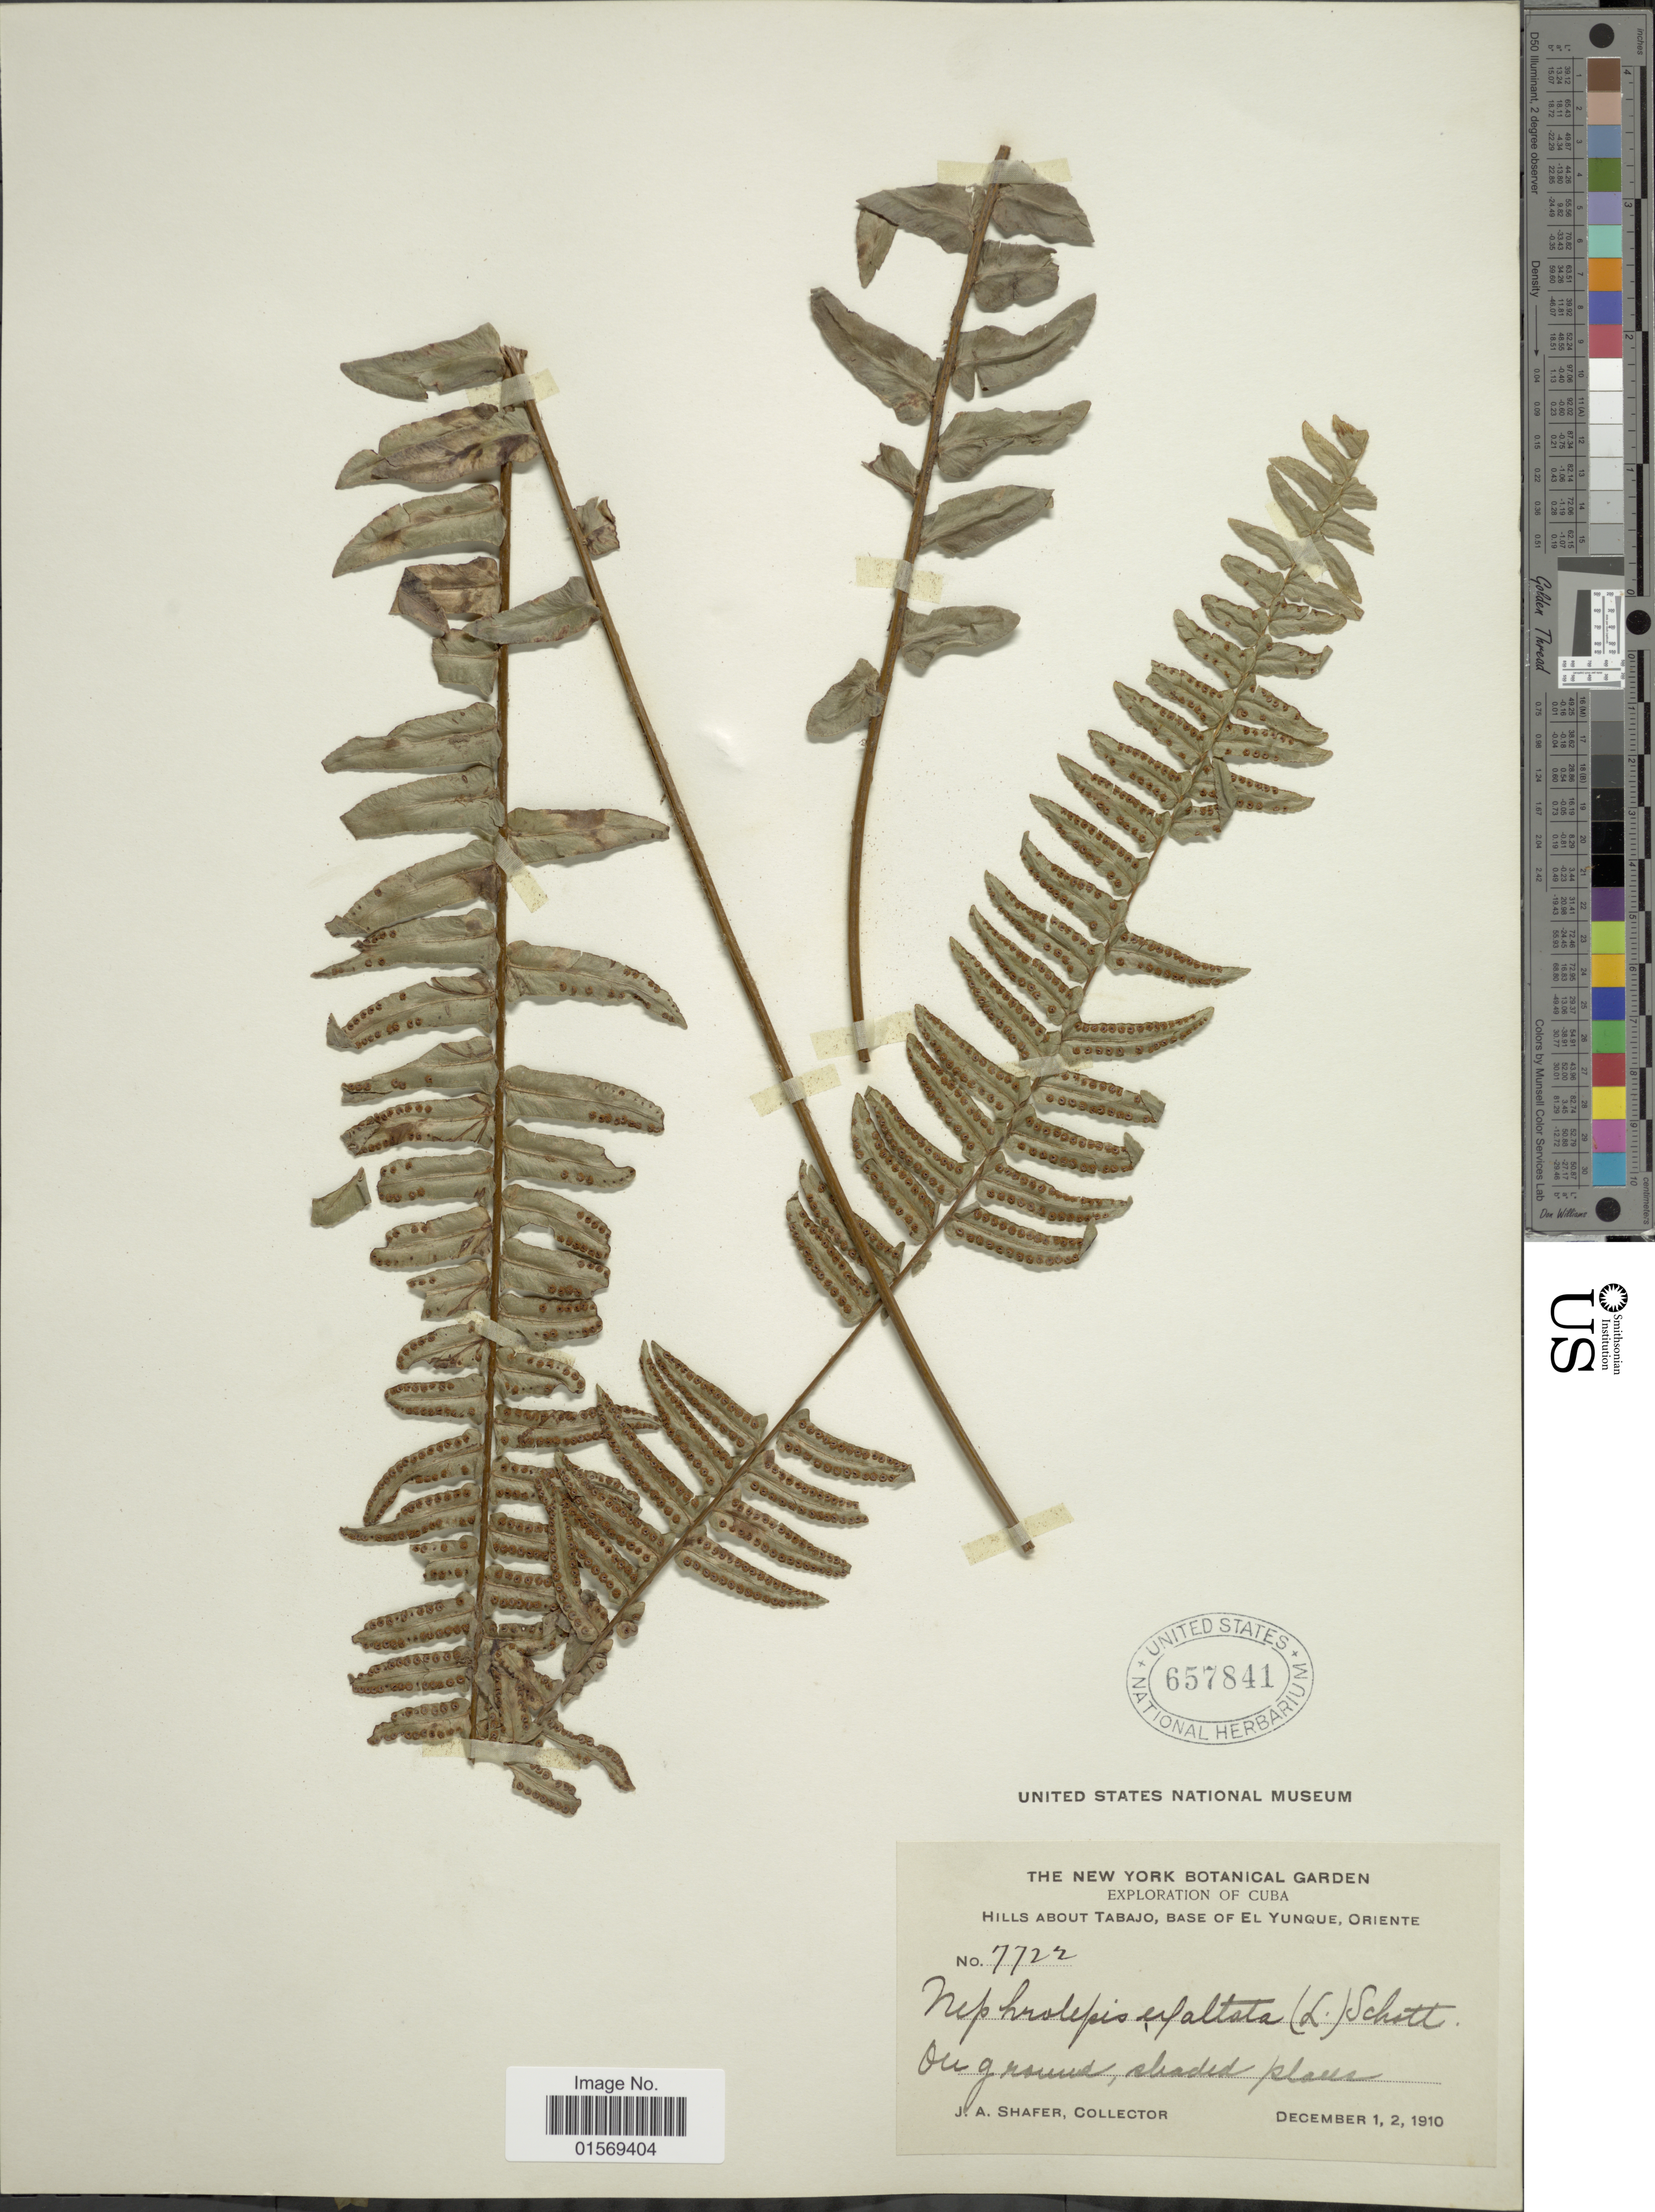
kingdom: Plantae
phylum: Tracheophyta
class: Polypodiopsida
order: Polypodiales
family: Nephrolepidaceae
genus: Nephrolepis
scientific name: Nephrolepis exaltata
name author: (L.) Schott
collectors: J. A. Shafer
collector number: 7722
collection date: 1910-12-01/1910-12-03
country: Cuba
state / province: Oriente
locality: Cuba. Hills about Tabajo, Base of El Yunque, Oriente.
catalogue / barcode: US 657841